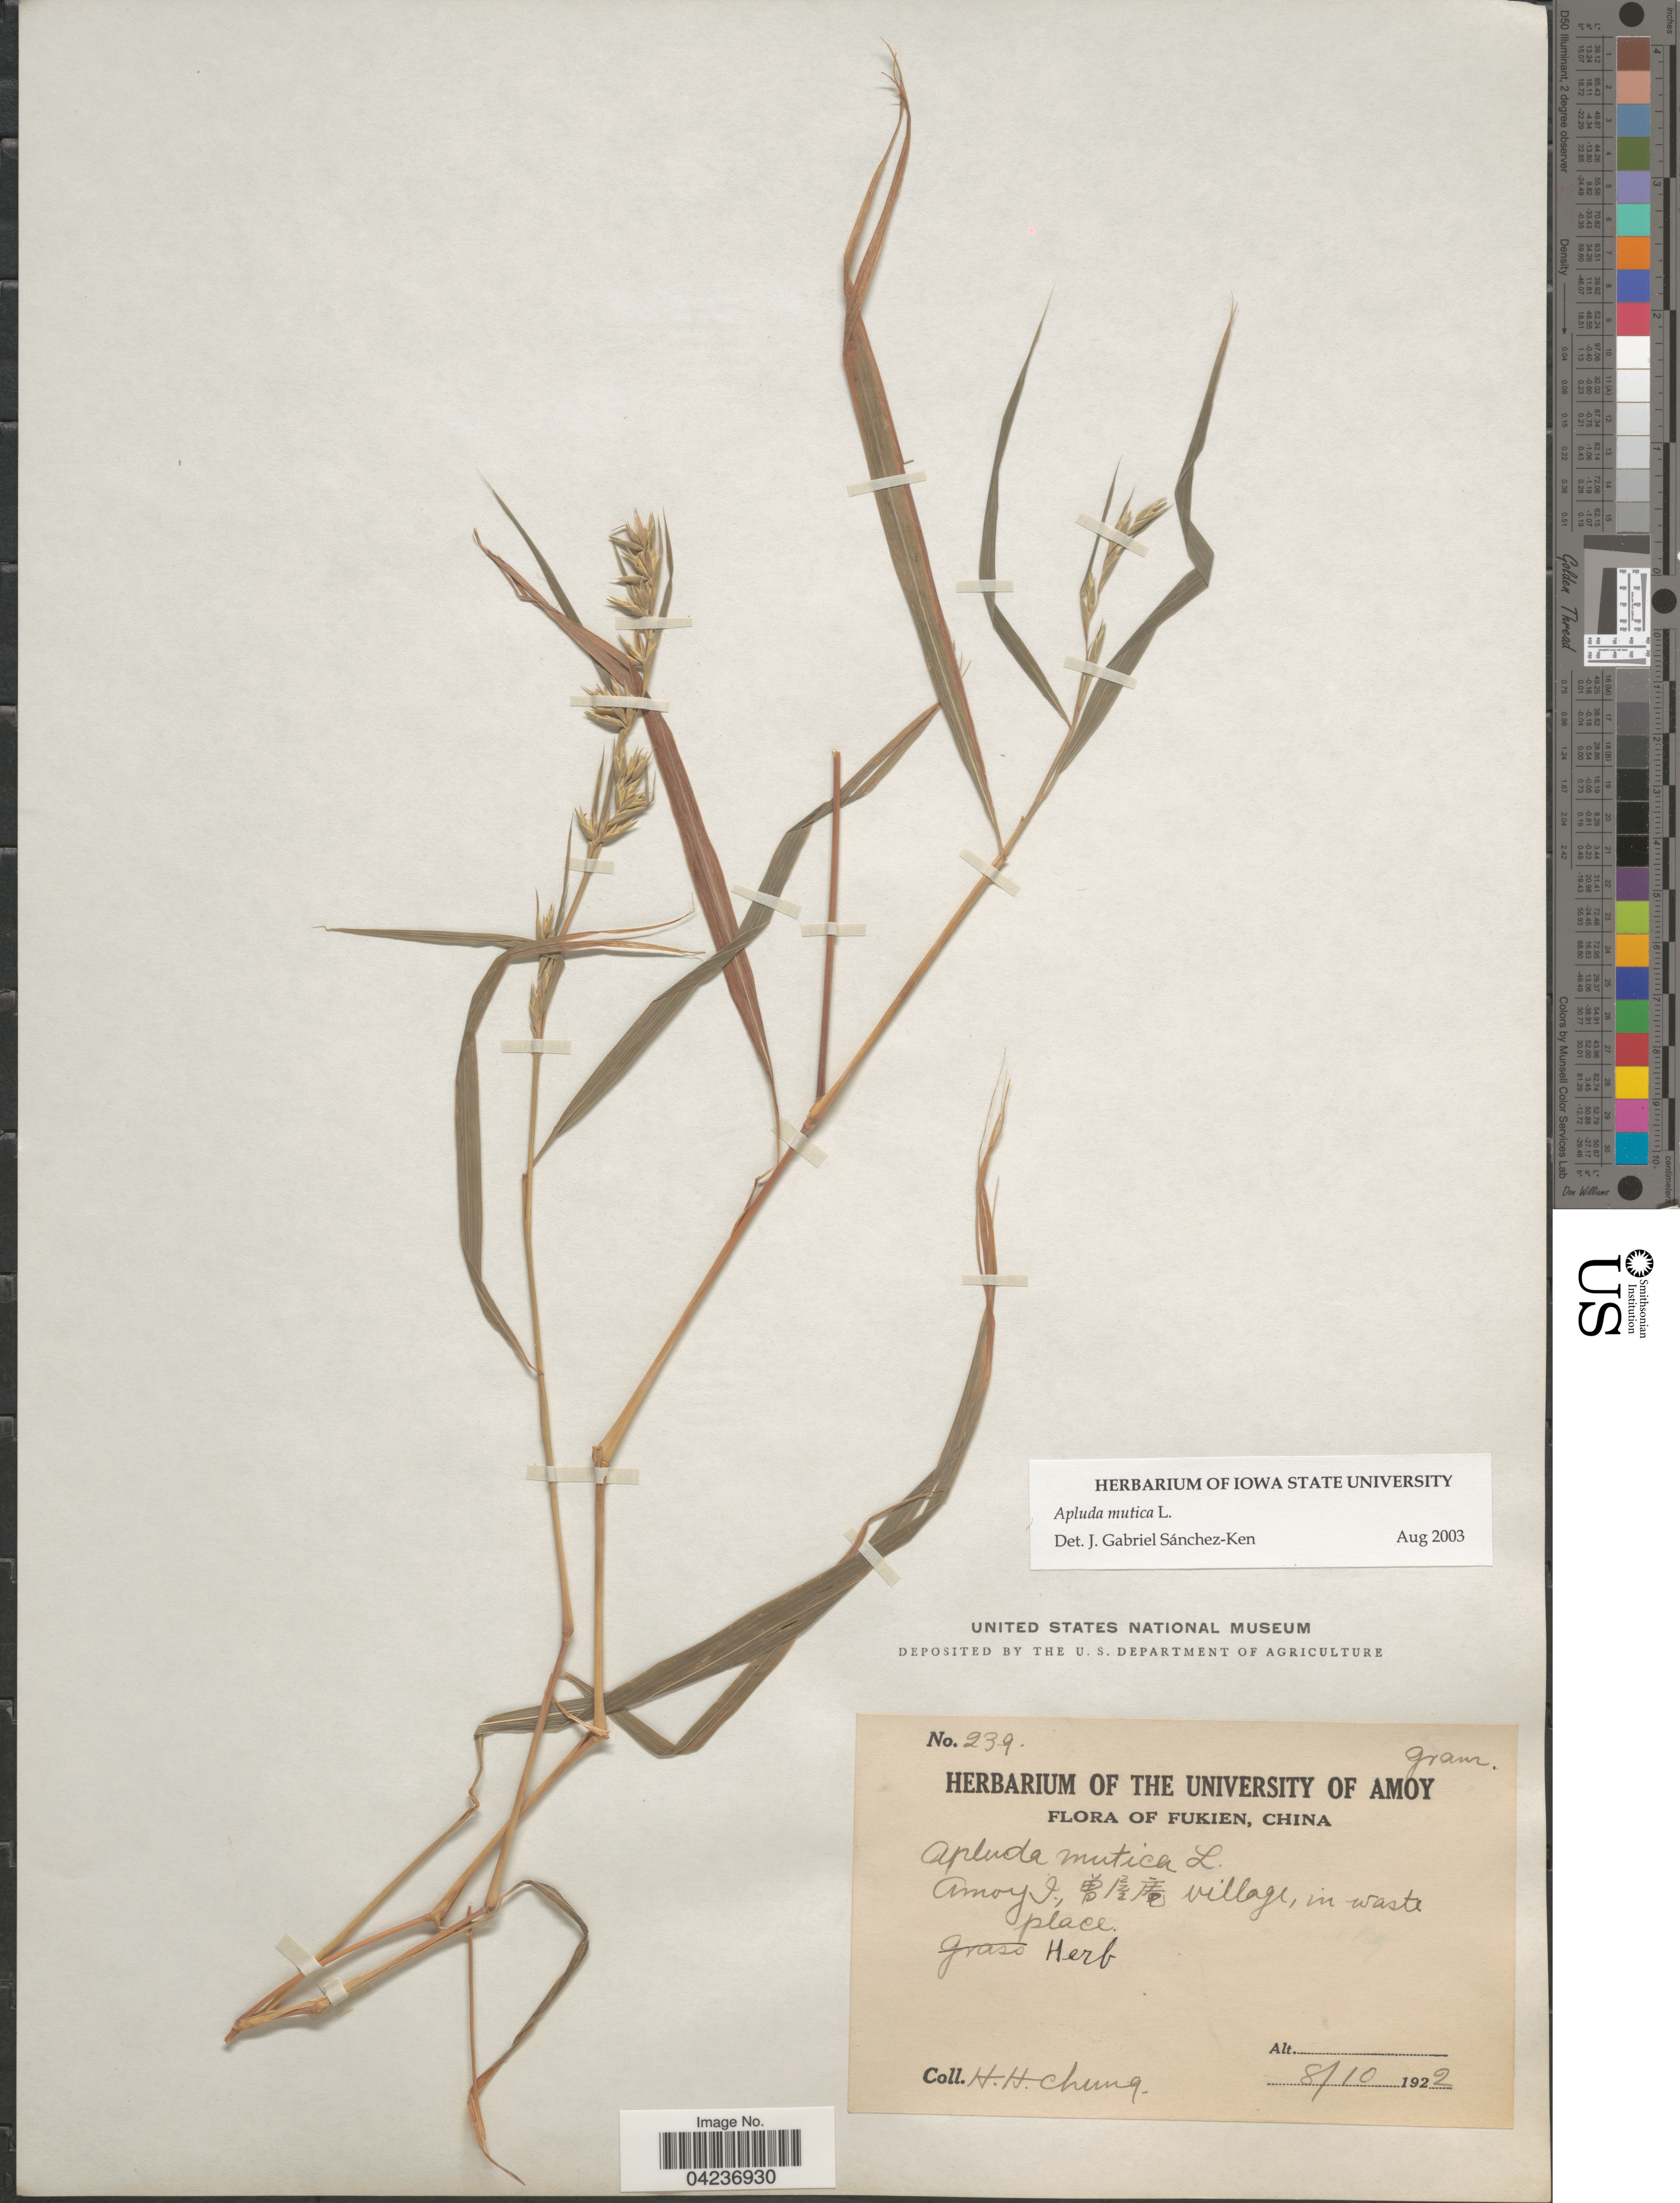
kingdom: Plantae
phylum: Tracheophyta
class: Liliopsida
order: Poales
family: Poaceae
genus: Apluda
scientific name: Apluda mutica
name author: L.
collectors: H. Chung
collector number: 239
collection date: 1922-10-08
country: China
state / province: Fujian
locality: Fukien. Amoy I., [Foreign script] village, in waste place.